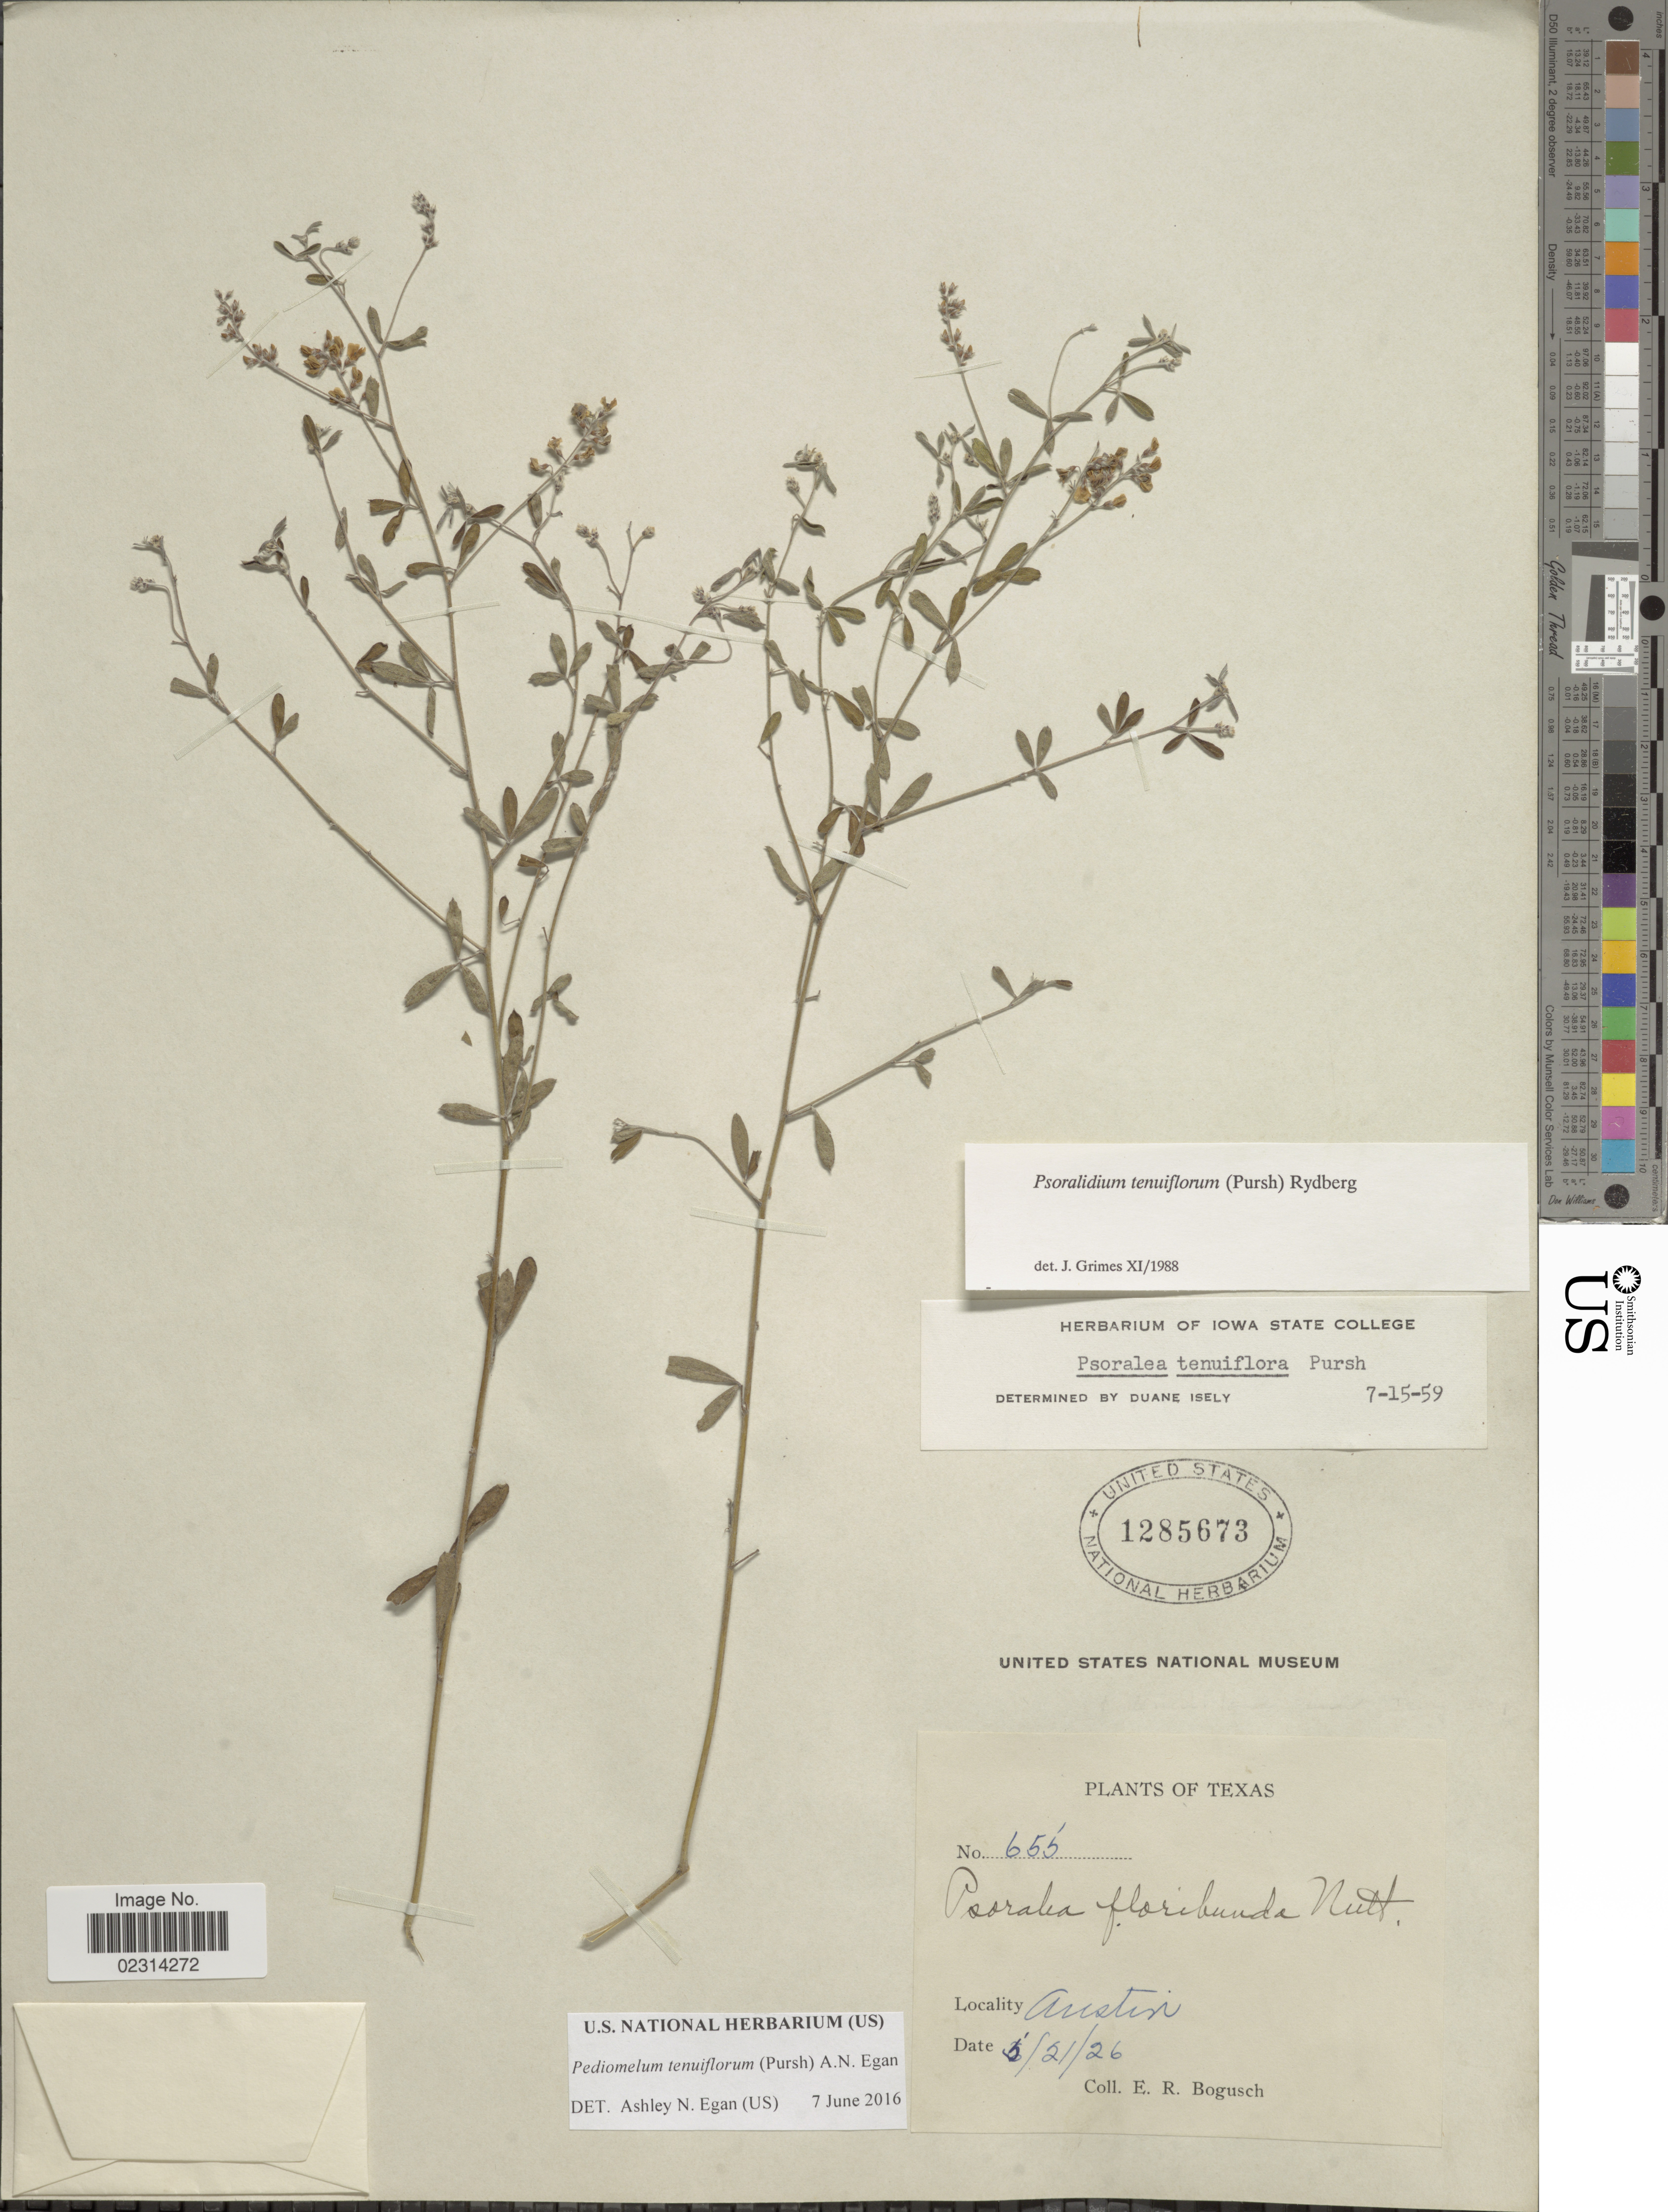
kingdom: Plantae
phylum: Tracheophyta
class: Magnoliopsida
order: Fabales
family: Fabaceae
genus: Psoralidium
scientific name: Psoralidium tenuiflorum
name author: (Pursh) Rydb.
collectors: E. Bogusch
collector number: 655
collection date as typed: Transcribed d/m/y: 2/5/26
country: United States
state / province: Texas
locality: Austin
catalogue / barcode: US 1285673